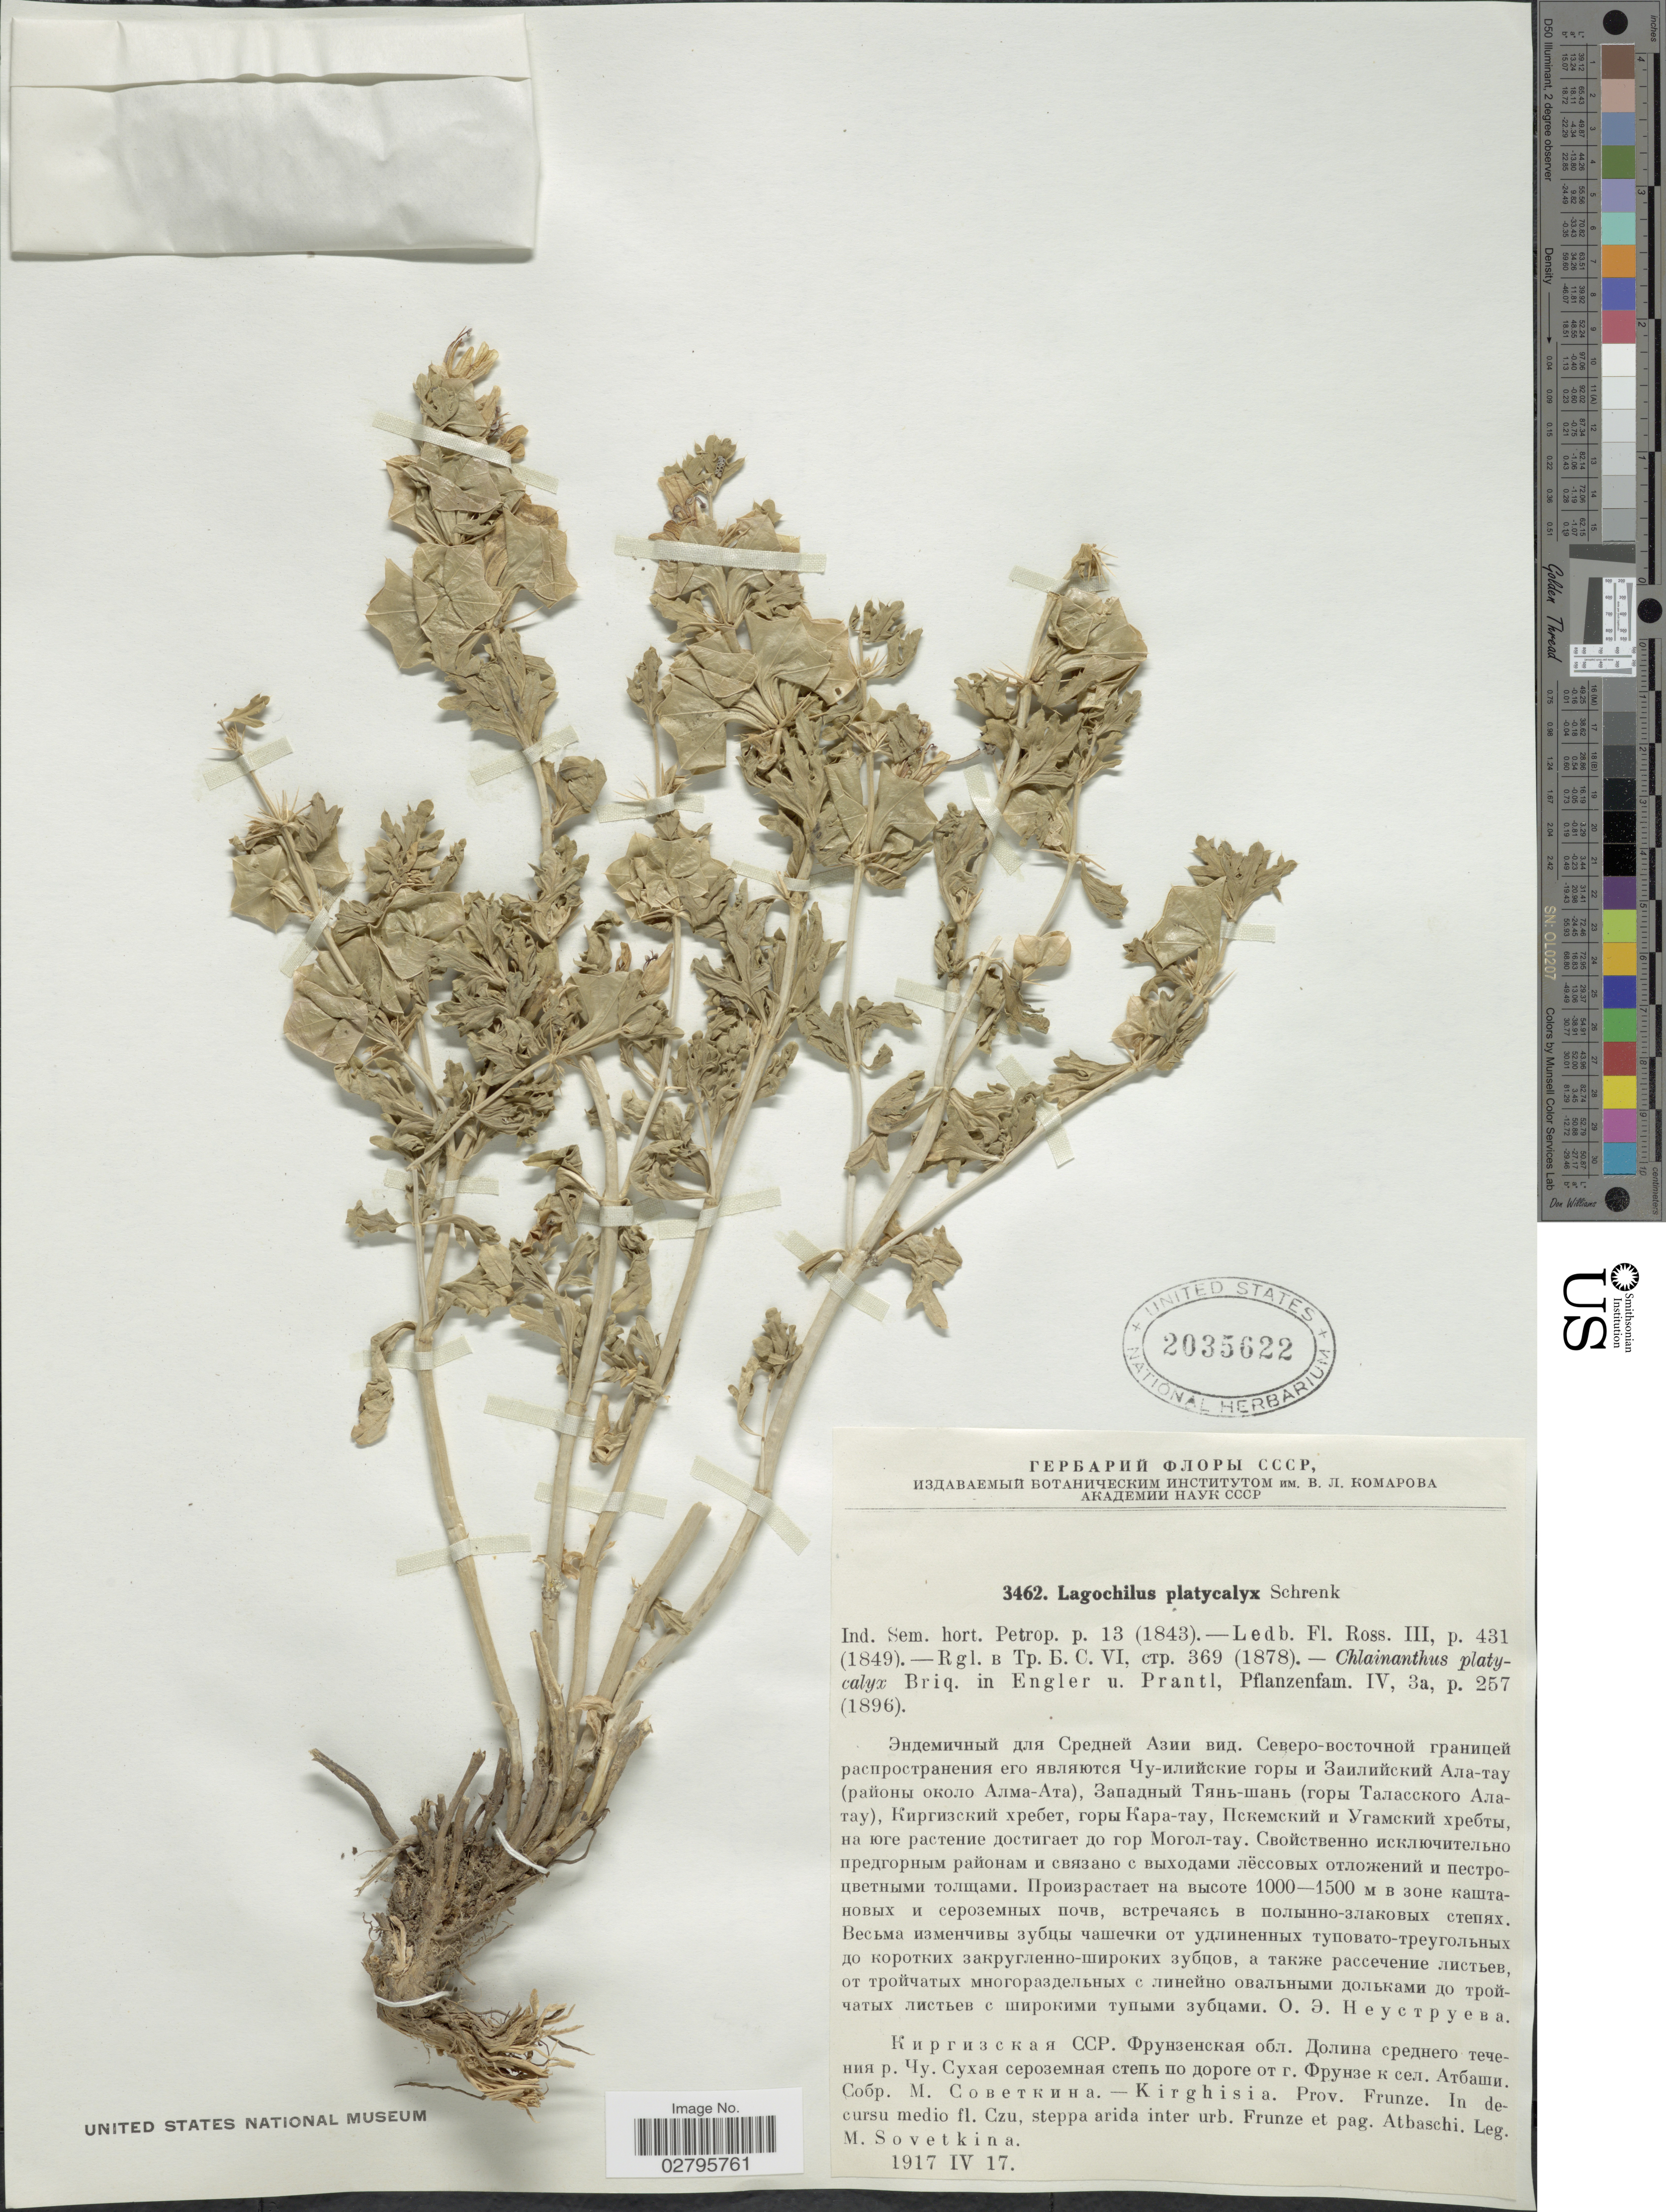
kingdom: Plantae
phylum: Tracheophyta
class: Magnoliopsida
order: Lamiales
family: Lamiaceae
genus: Lagochilus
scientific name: Lagochilus platycalyx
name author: Schrenk ex Fisch. & C.A. Mey.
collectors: M. Sovetkina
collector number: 3462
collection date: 1917-04-17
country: Kyrgyzstan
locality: Kirghisia. Prov. Frunze. In de cursu medio fl. Czu, steppa arida inter urb. Frunze et pag. Atbaschi.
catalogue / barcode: US 2035622